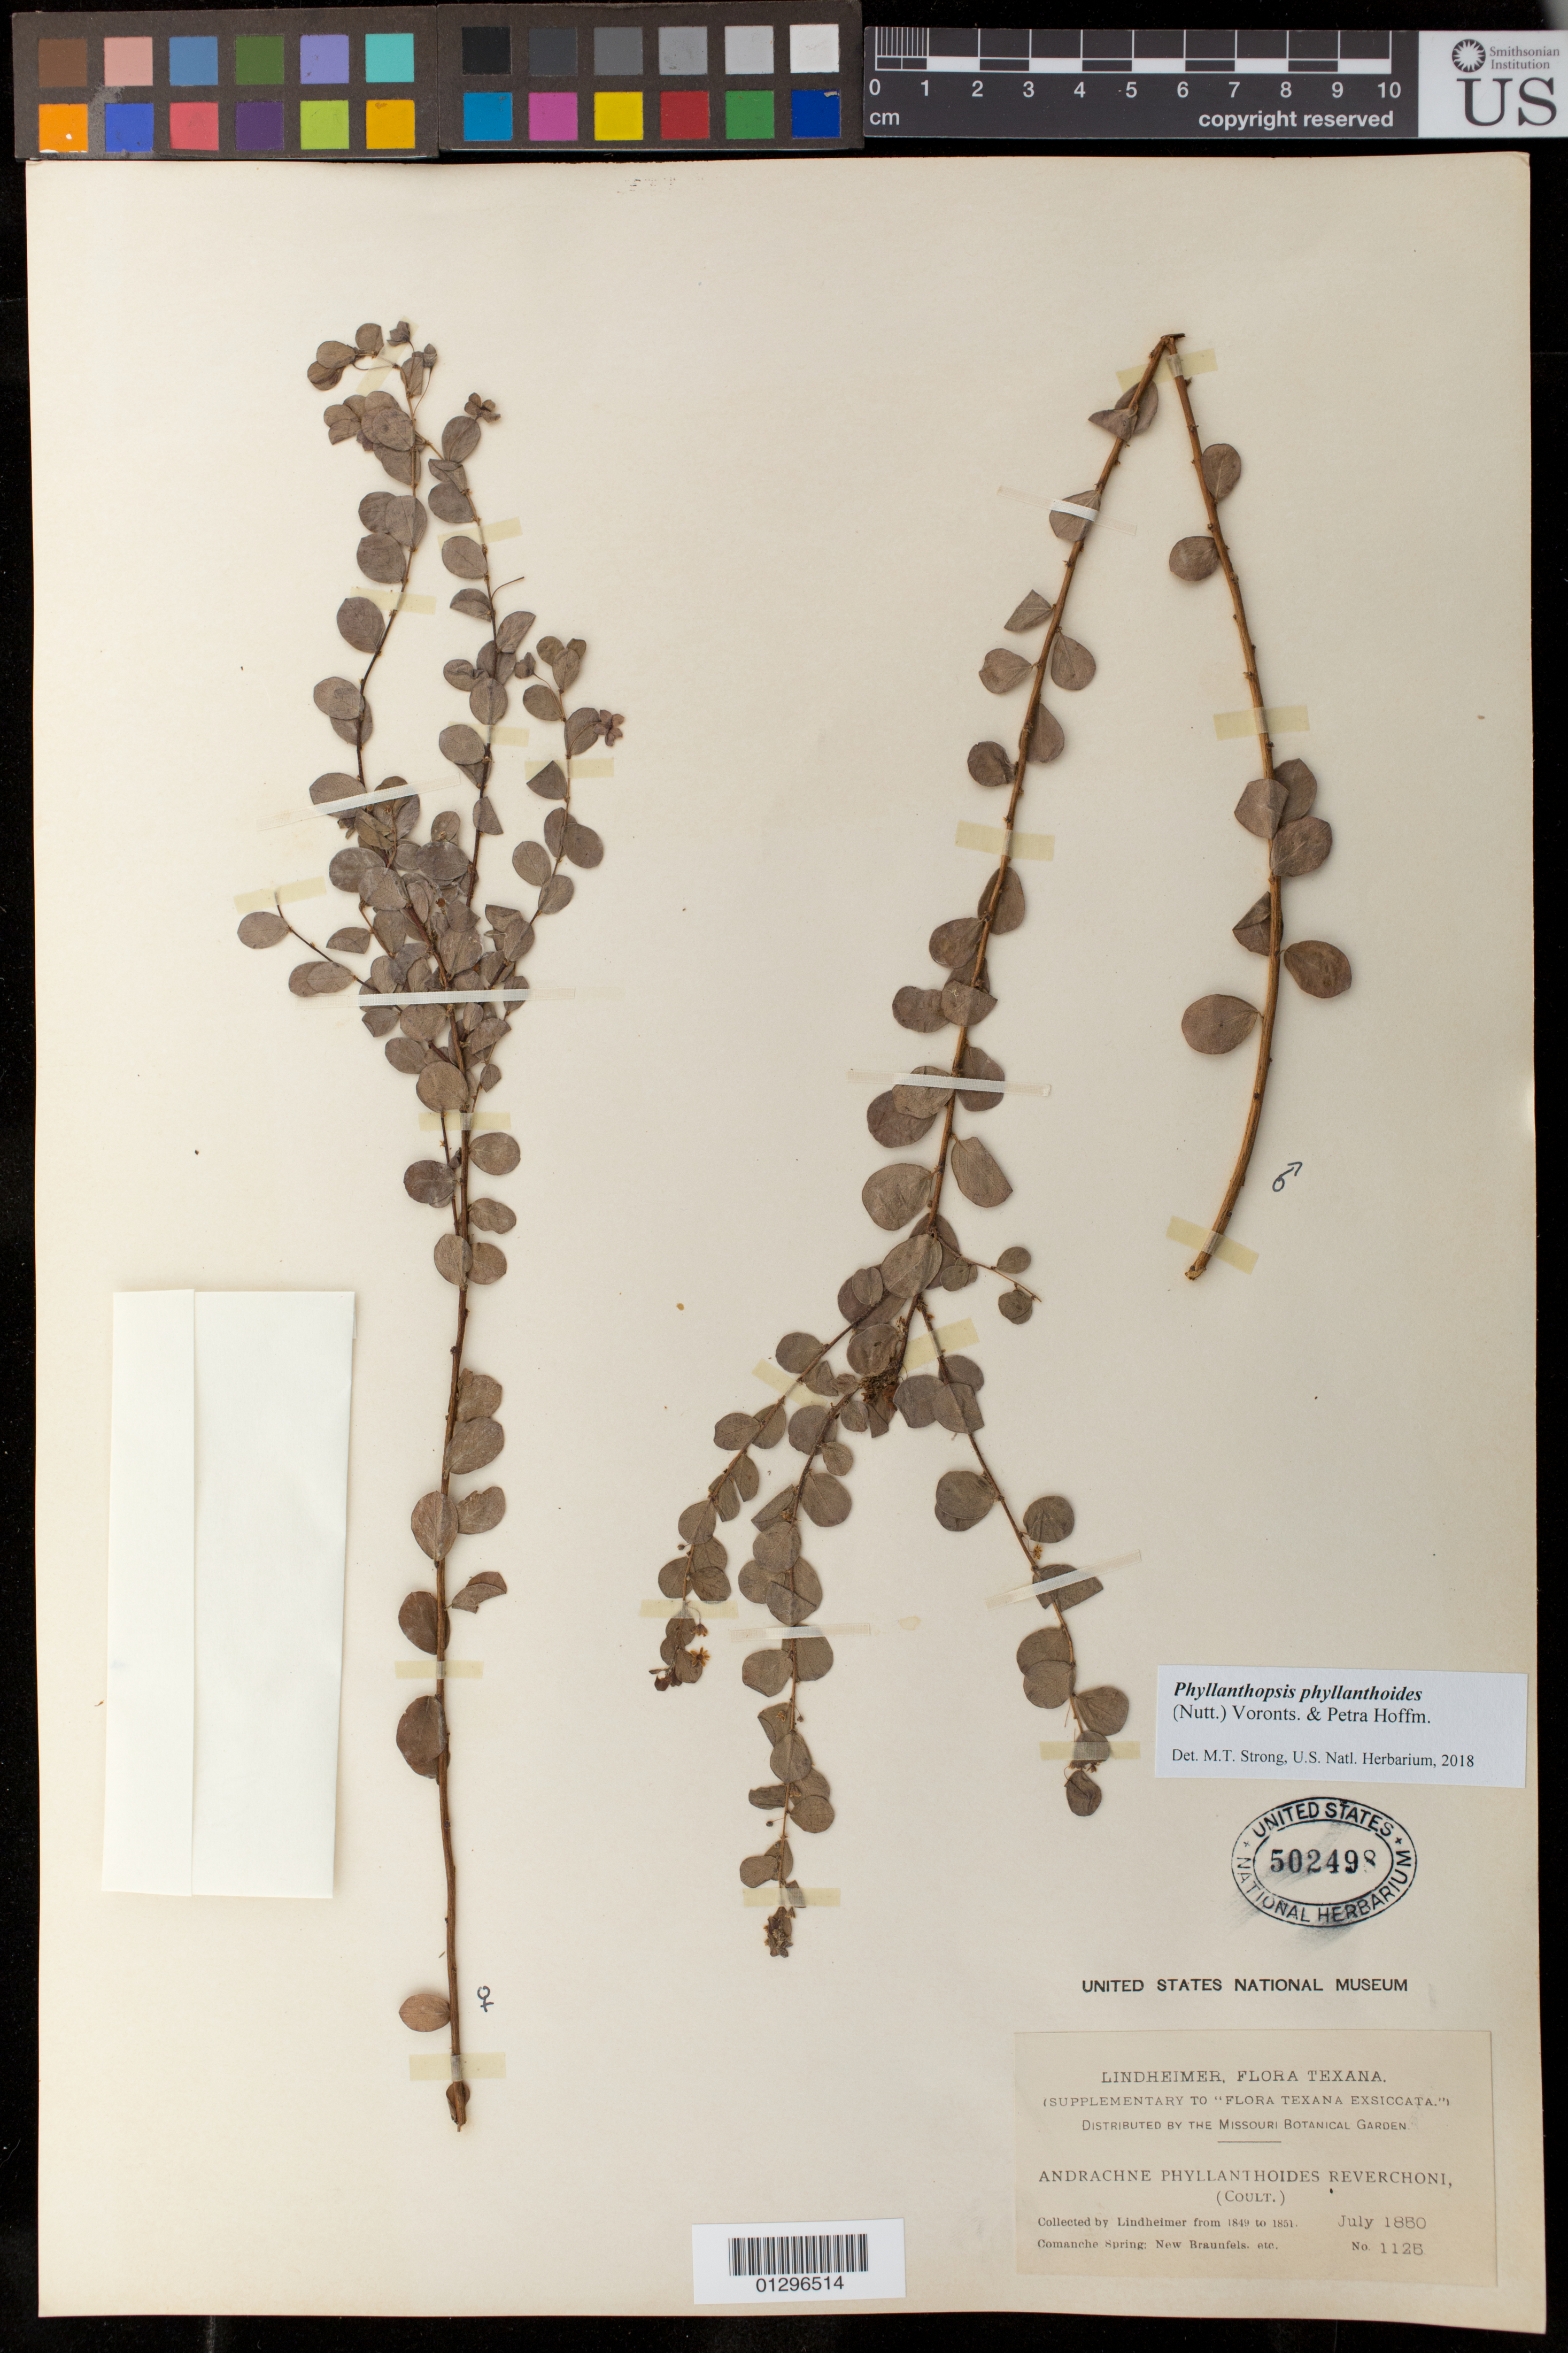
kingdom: Plantae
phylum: Tracheophyta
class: Magnoliopsida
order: Malpighiales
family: Phyllanthaceae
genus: Phyllanthopsis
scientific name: Phyllanthopsis phyllanthoides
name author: (Nutt.) Voronts. & Petra Hoffm.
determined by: Strong, M. T., (US), Smithsonian Institution - National Museum of Natural History (UNITED STATES)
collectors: F. J. Lindheimer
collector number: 1125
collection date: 1850-07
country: United States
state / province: Texas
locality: Comanche Spring: New Brannfels.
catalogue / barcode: US 502498